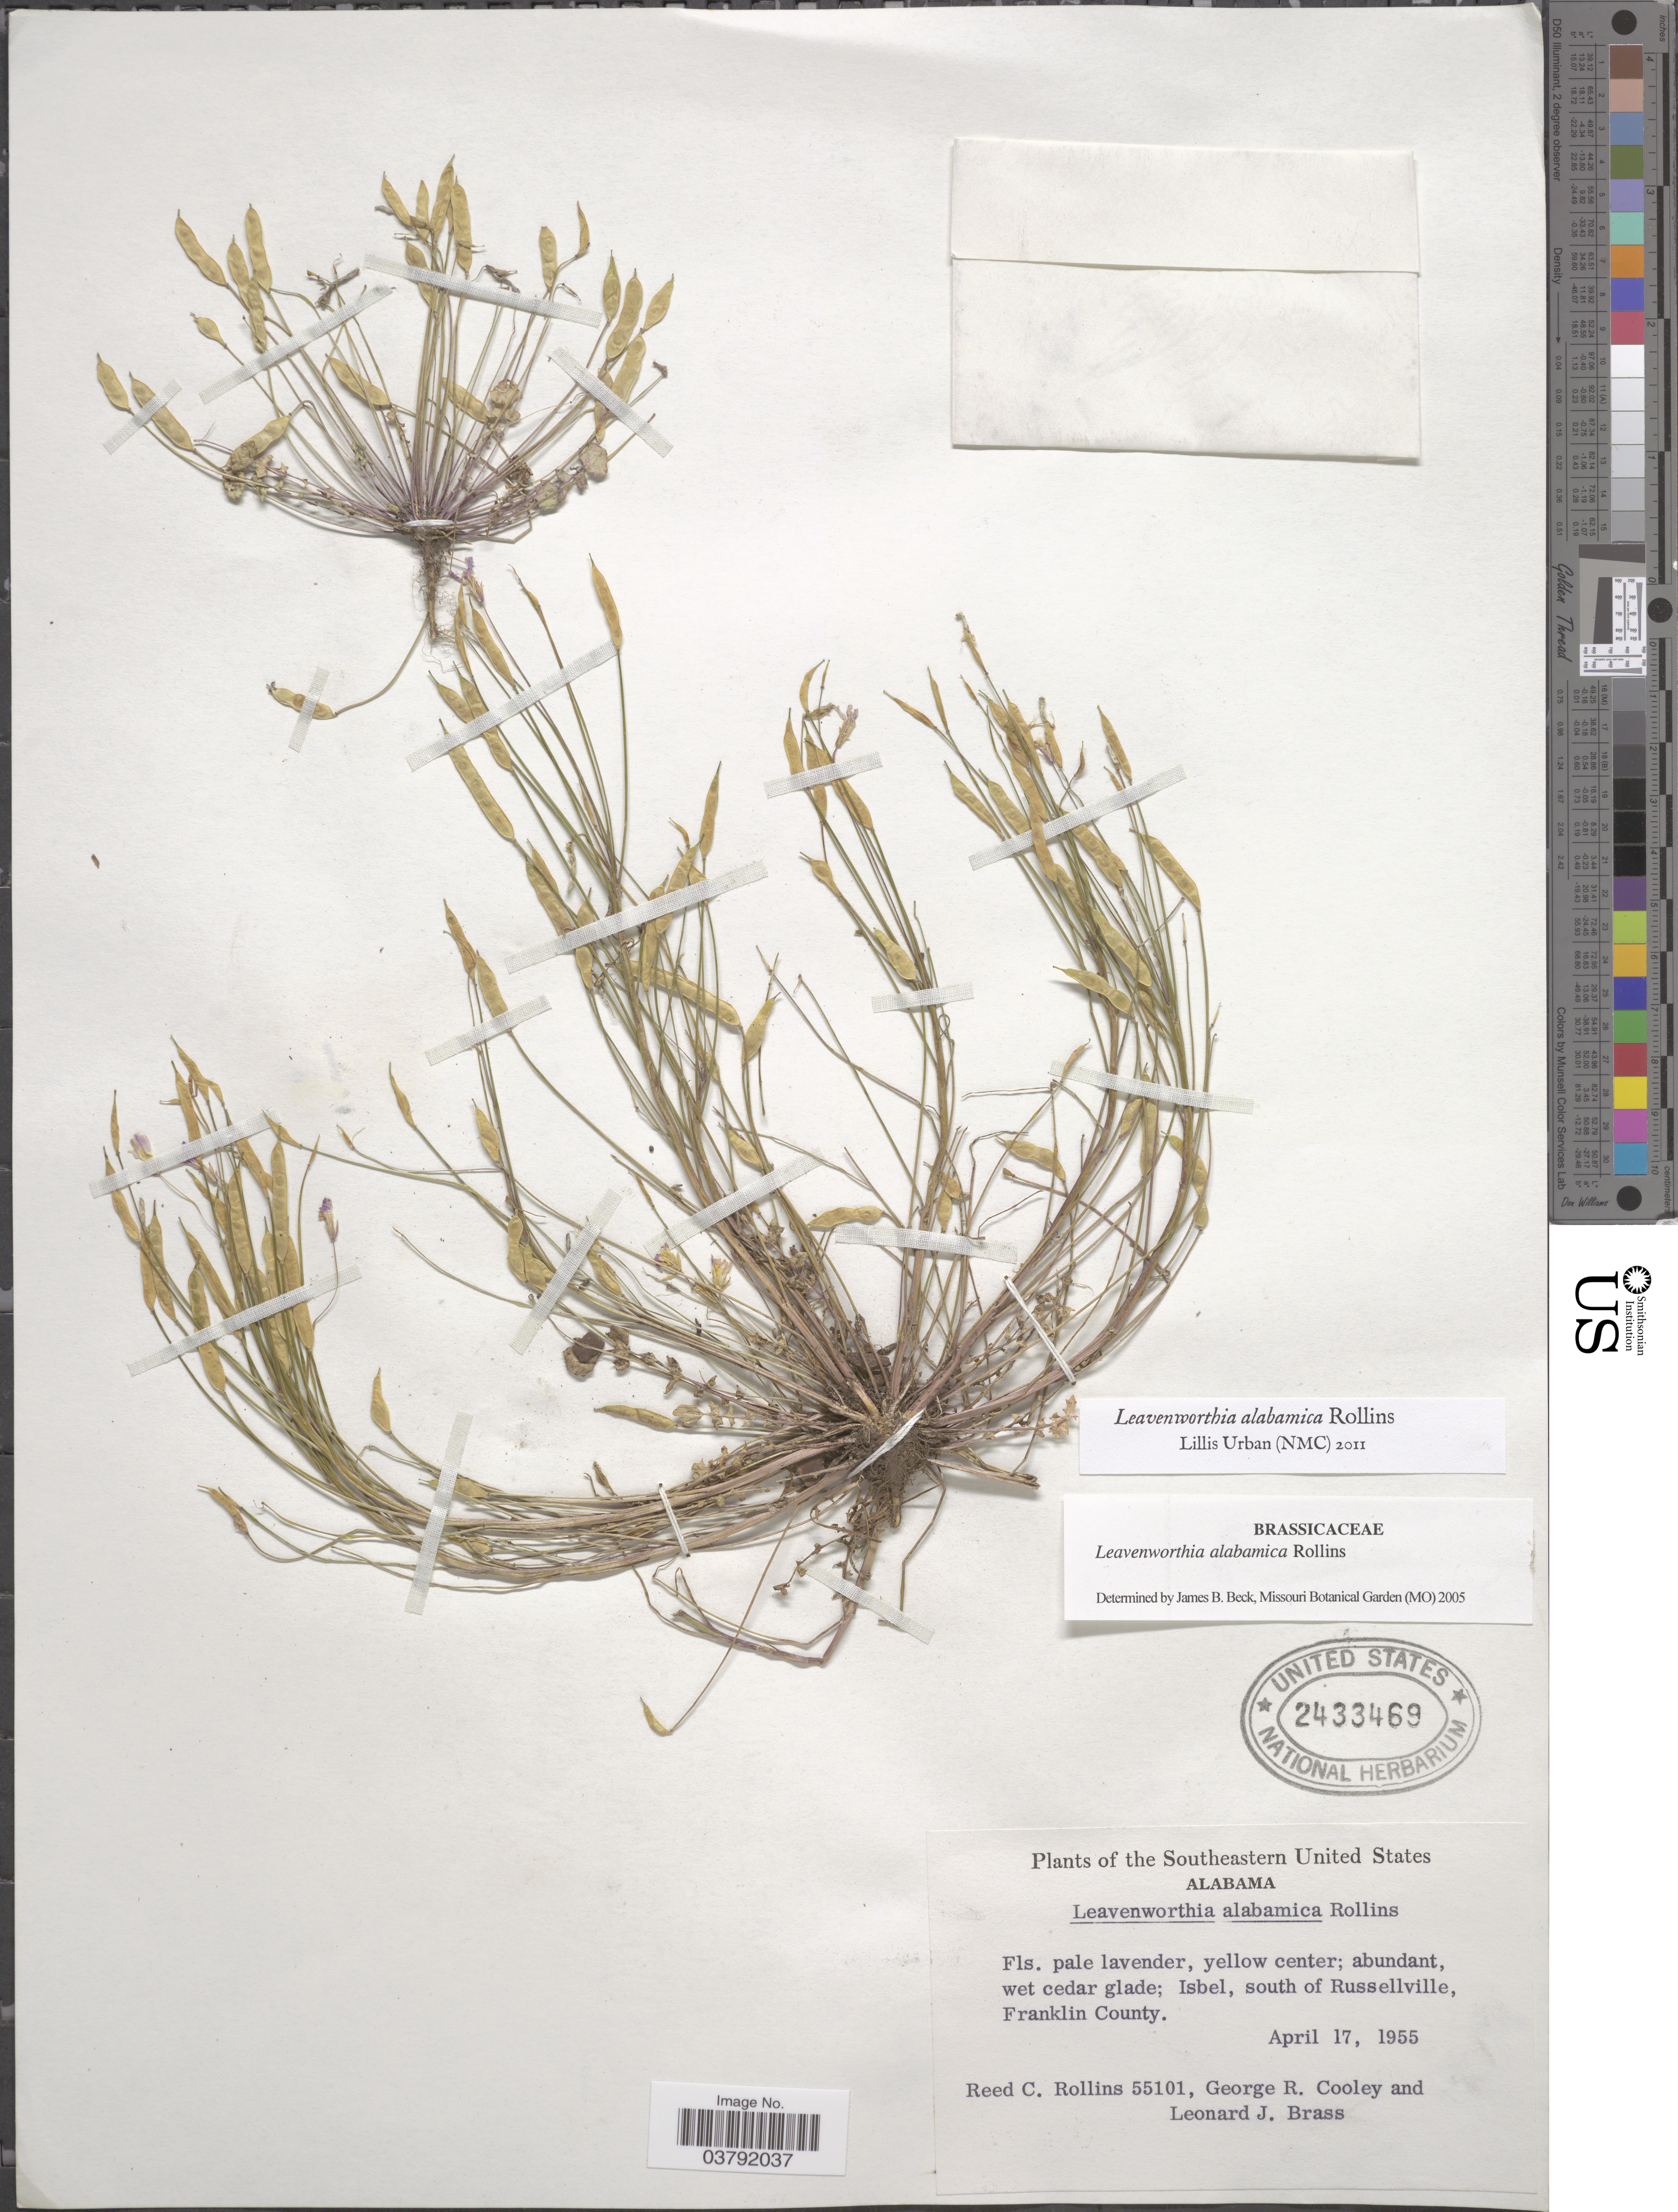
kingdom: Plantae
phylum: Tracheophyta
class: Magnoliopsida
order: Brassicales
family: Brassicaceae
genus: Leavenworthia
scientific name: Leavenworthia alabamica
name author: Rollins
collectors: R. C. Rollins, G. R. Cooley & L. J. Brass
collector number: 55101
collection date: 1955-04-17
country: United States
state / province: Alabama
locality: Southeastern United States. Isbel, south of Russellville, Franklin County.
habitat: wet cedar glade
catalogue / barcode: US 2433469